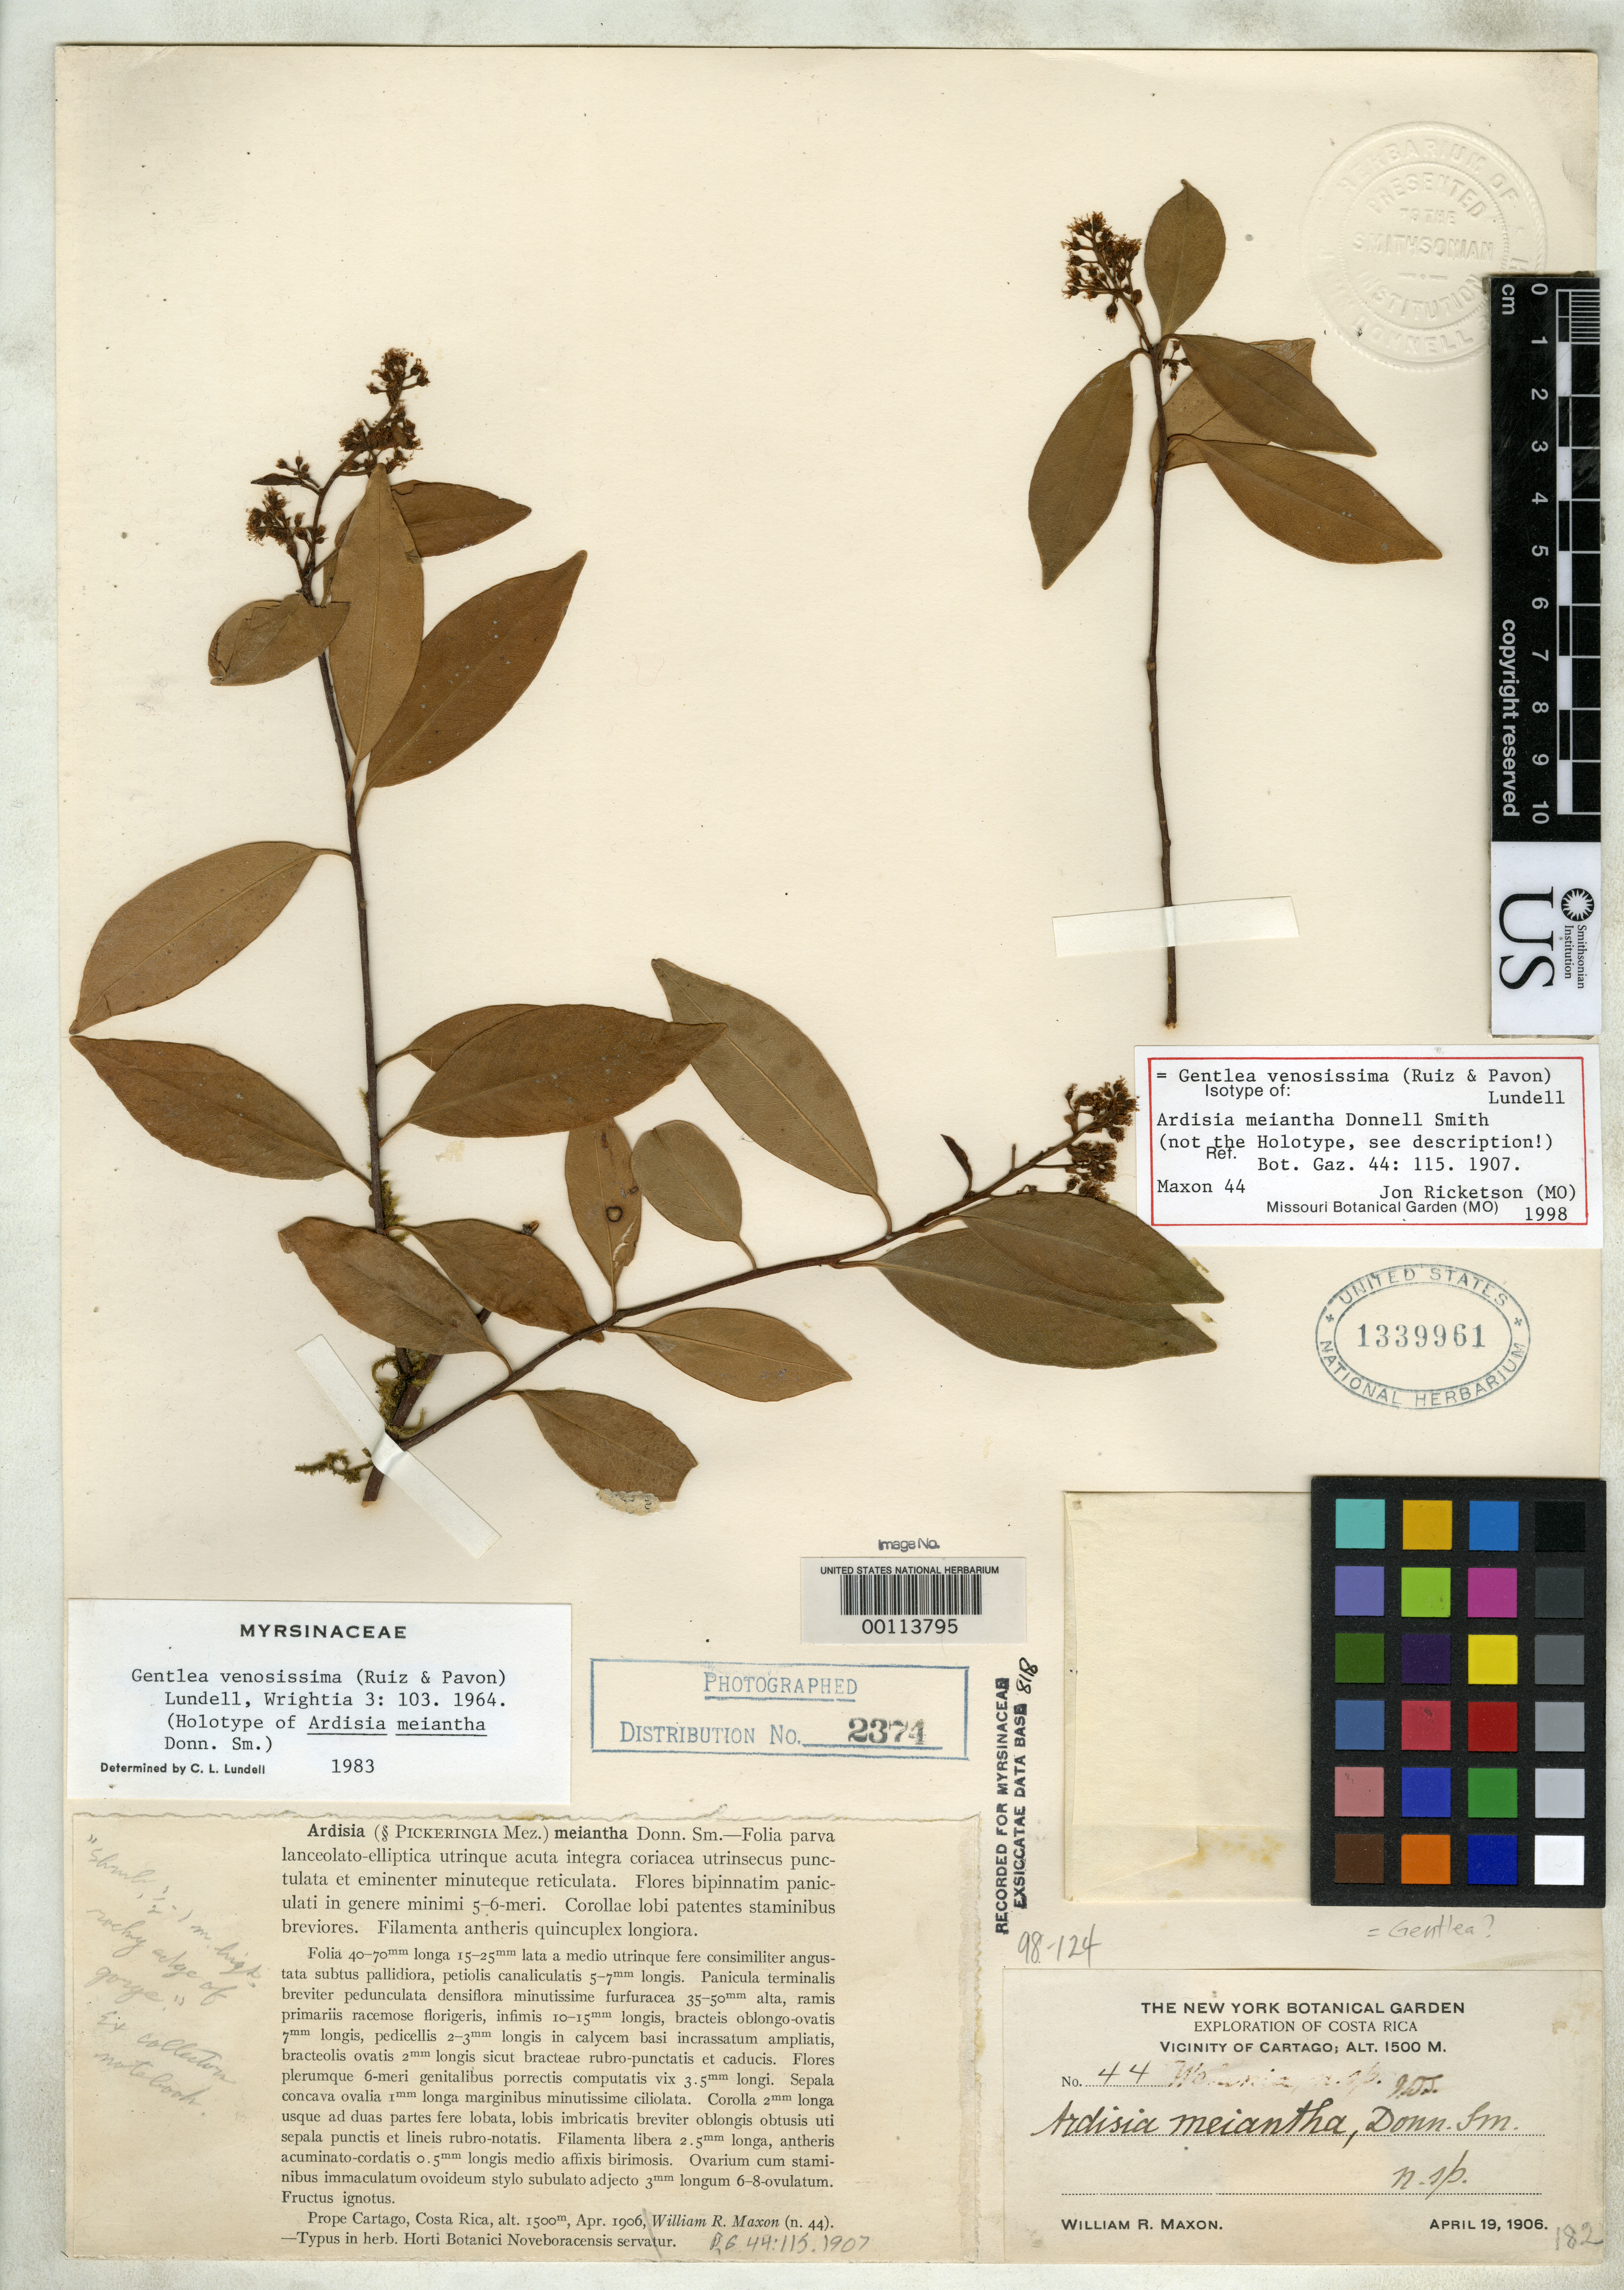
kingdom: Plantae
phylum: Tracheophyta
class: Magnoliopsida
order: Ericales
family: Primulaceae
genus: Ardisia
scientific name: Ardisia meiantha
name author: Donn. Sm.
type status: Isotype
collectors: W. R. Maxon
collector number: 44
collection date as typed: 19 Apr 1905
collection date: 1905-04-19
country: Costa Rica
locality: Vicinity of Cartago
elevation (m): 1500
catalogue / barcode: US 1339961